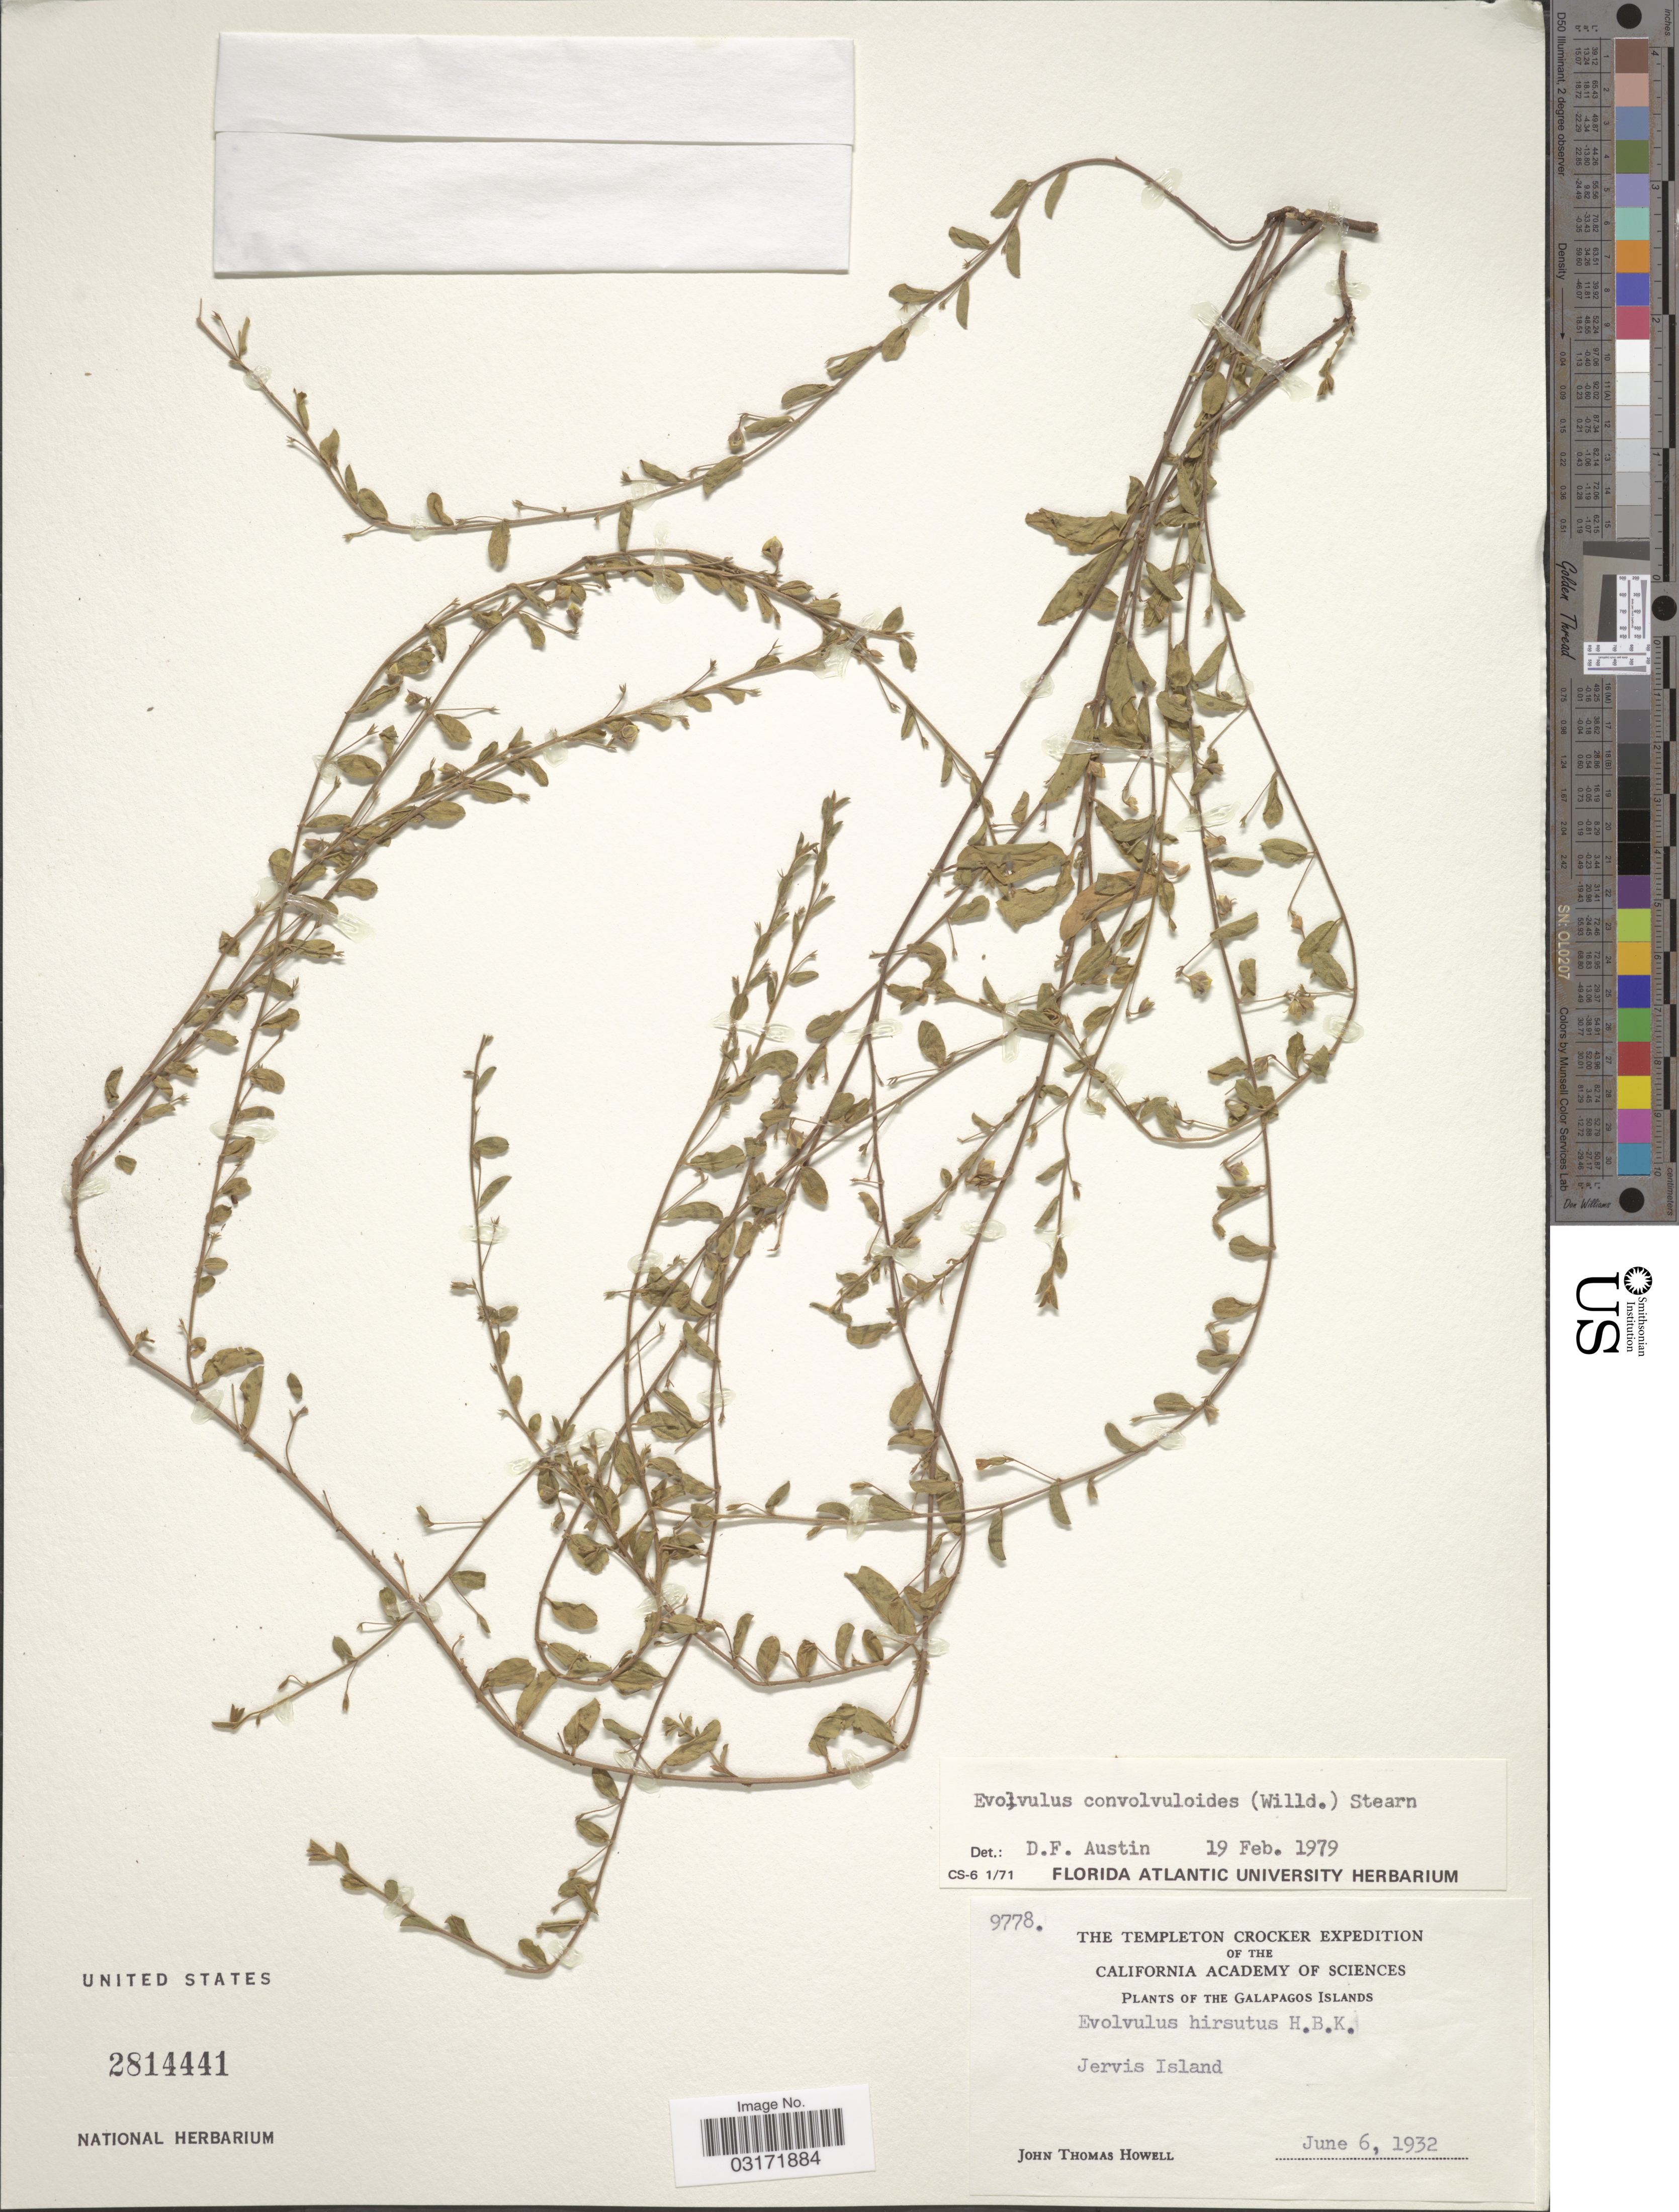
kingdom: Plantae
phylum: Tracheophyta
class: Magnoliopsida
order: Solanales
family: Convolvulaceae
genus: Evolvulus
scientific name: Evolvulus convolvuloides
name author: (Willd. ex Schult.) Stearn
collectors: J. T. Howell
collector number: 9778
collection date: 1932-06-06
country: Ecuador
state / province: Colón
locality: The Galapagos Islands, Jervis Island.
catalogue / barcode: US 2814441